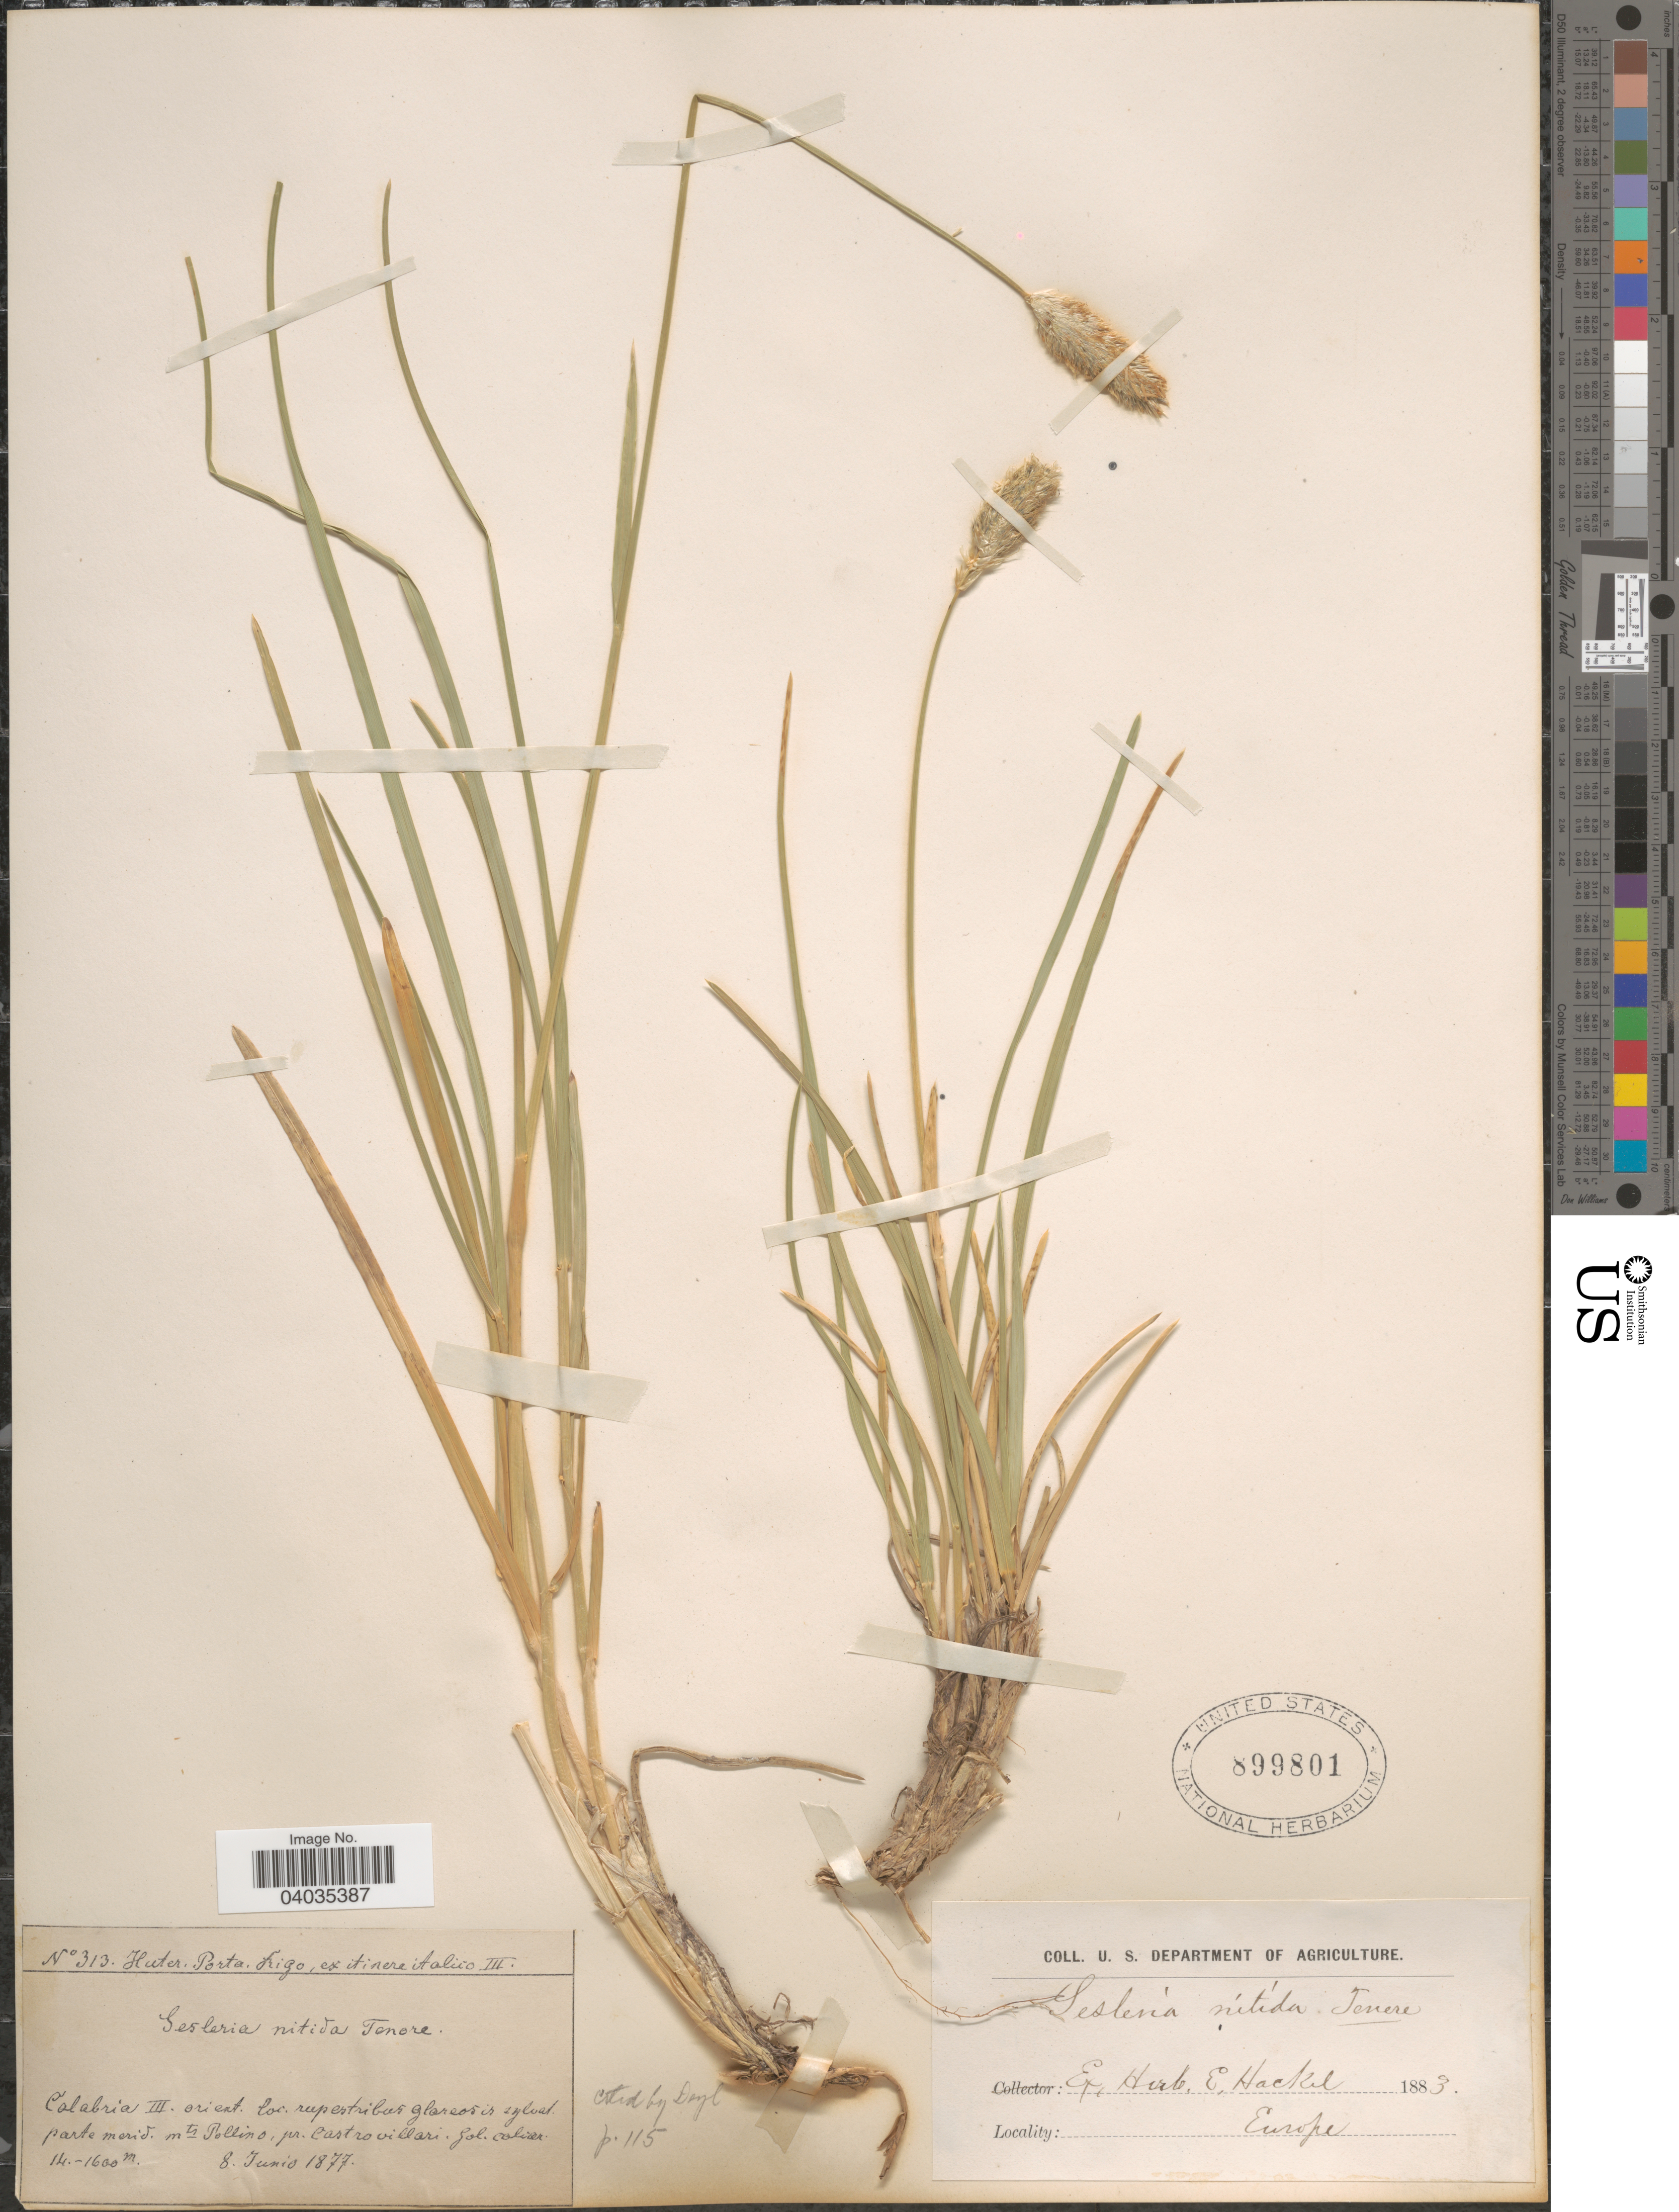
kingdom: Plantae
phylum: Tracheophyta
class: Liliopsida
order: Poales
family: Poaceae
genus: Sesleria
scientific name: Sesleria nitida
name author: Ten.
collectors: -. Huter, -- Porta & -- Rigo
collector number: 313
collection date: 1877-06-08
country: Italy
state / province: Calabria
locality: Calabria III. orient. loc. rupestribus glareosis in sylvat. parte merid. mts Pollino, pr. castrovillari gol. calcar.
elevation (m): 1400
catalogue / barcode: US 899801